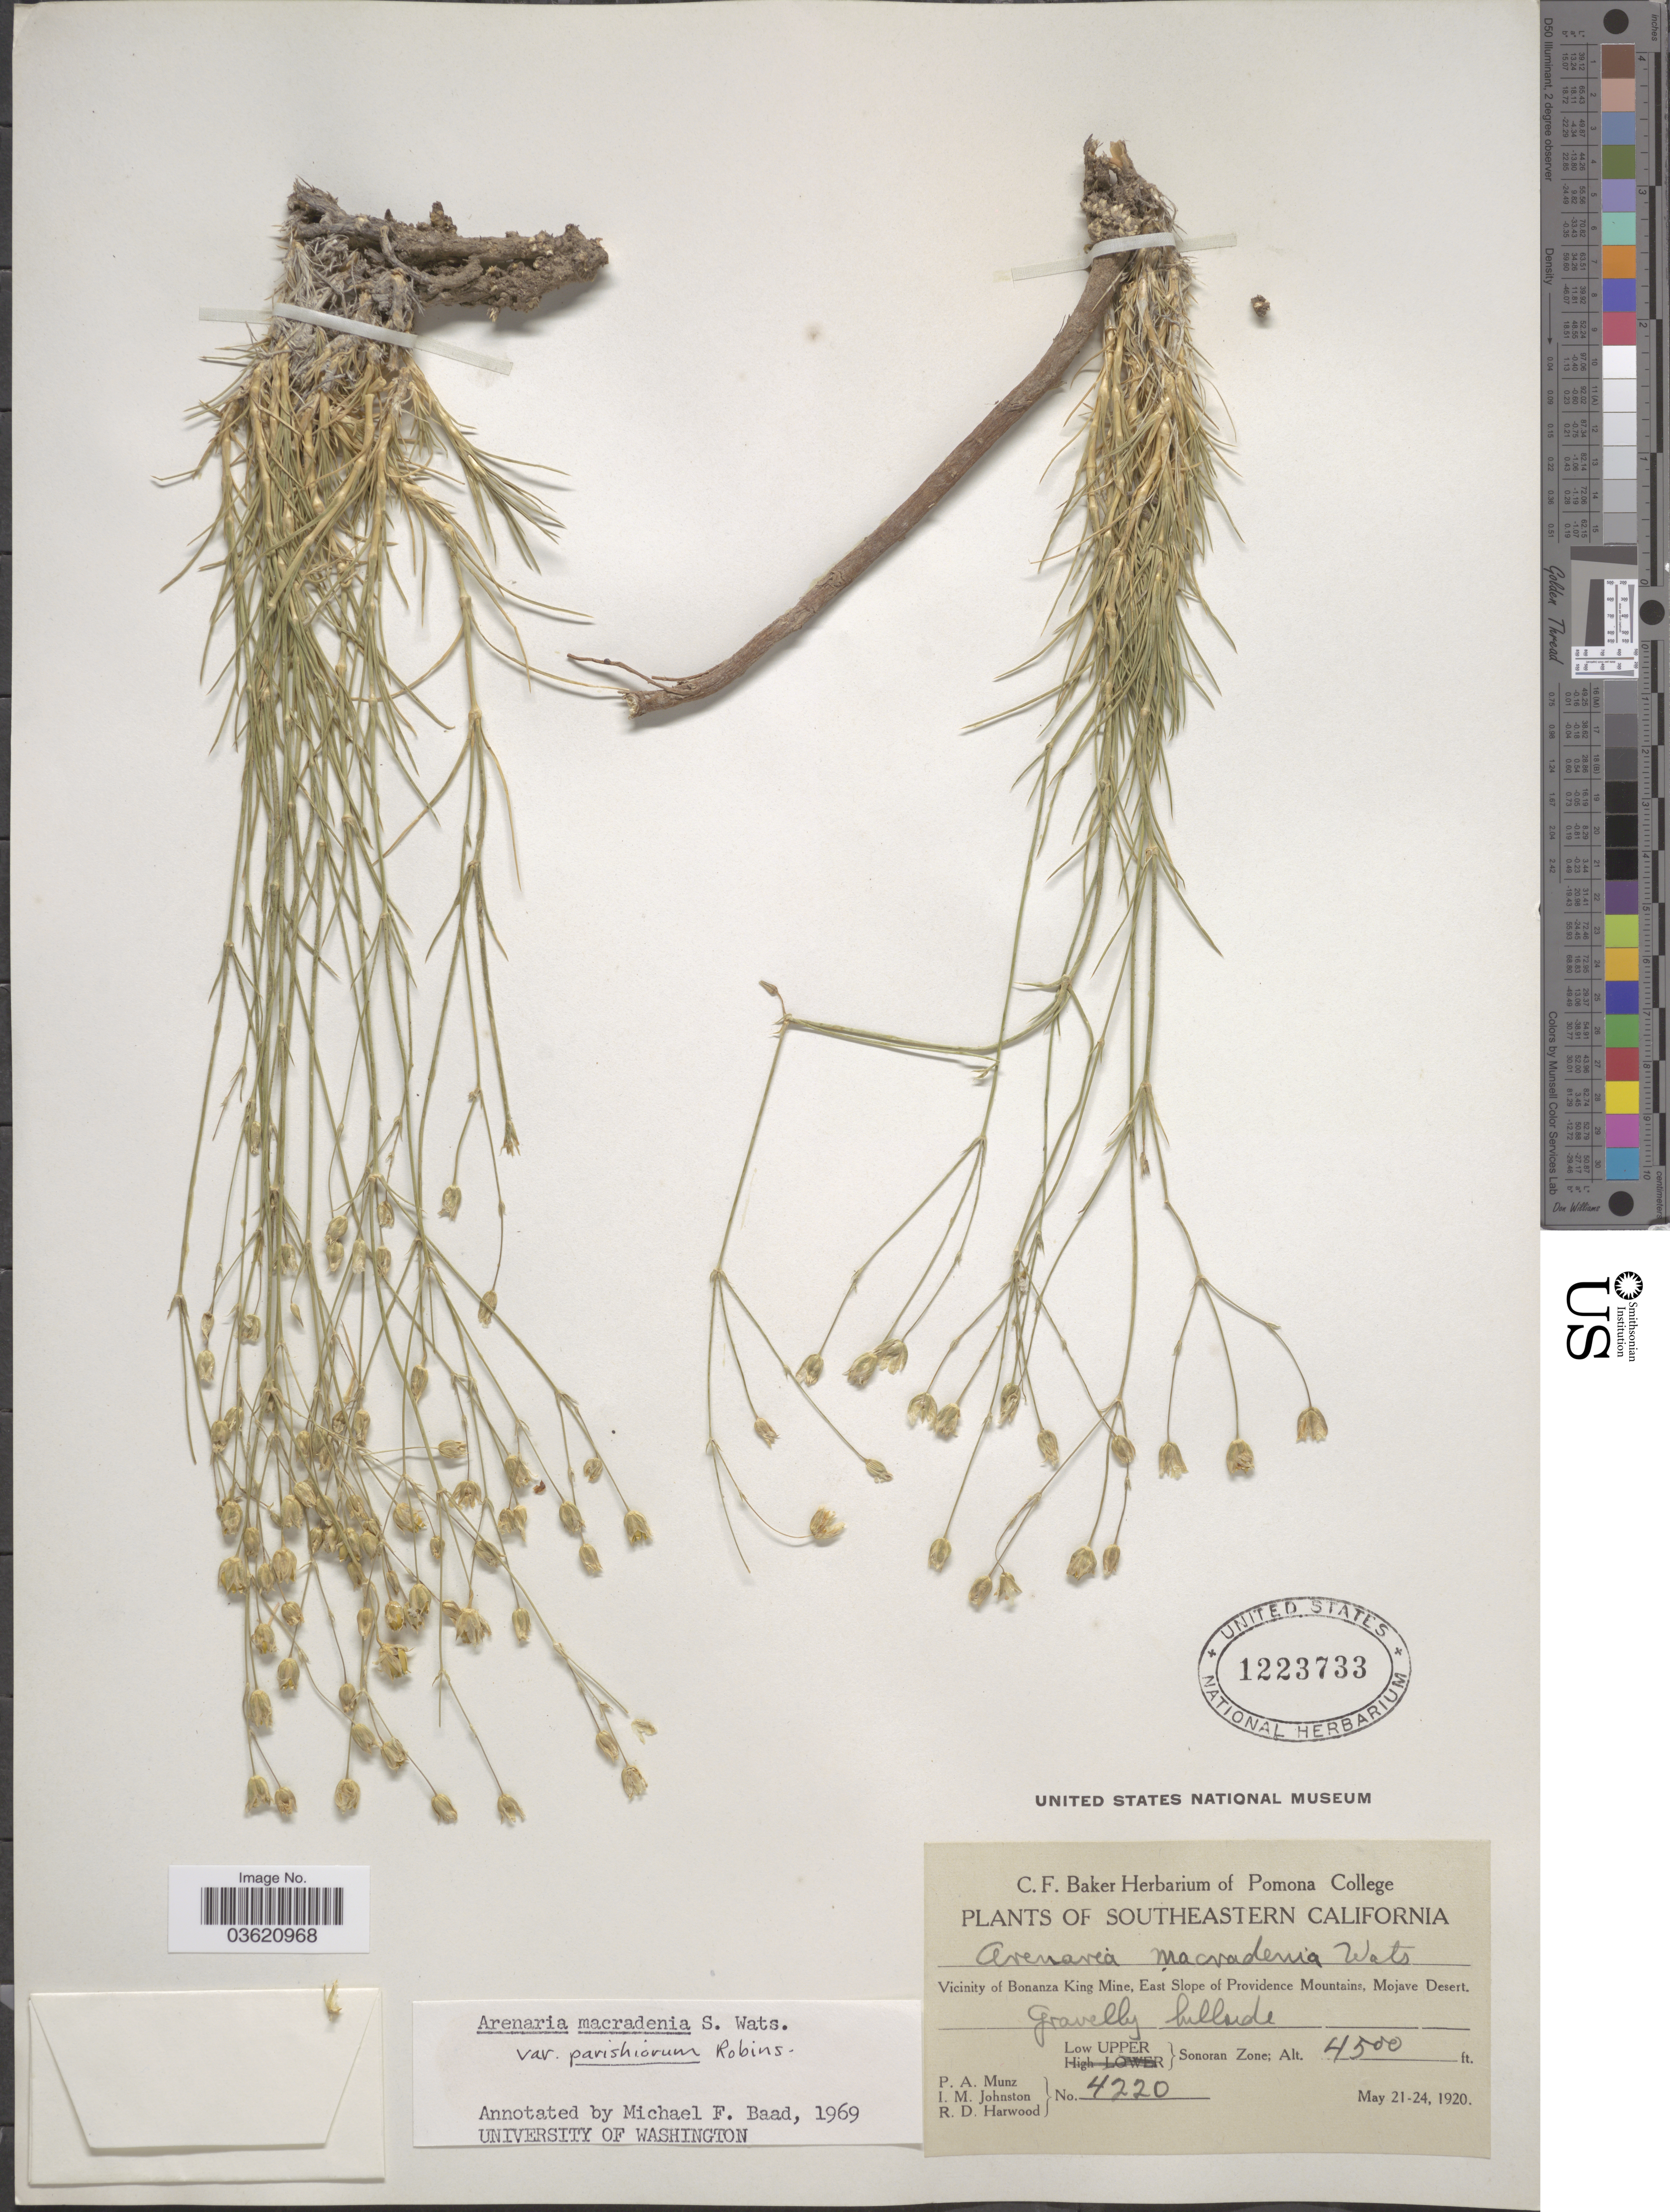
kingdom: Plantae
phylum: Tracheophyta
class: Magnoliopsida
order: Caryophyllales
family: Caryophyllaceae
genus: Eremogone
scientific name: Eremogone macradenia var. macradenia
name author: (S. Watson) Ikonn.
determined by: U.S. National Herbarium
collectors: P. A. Munz, I.M. Johnston & R. Harwood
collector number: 4220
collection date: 1920-05-21/1920-05-24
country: United States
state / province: California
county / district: San Bernardino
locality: Southeastern California. Vicinity of Bonanza King Mine, East Slope of Providence Mountains, Mojave Desert. Low Upper Sonoran Zone.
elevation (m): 1372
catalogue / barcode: US 1223733